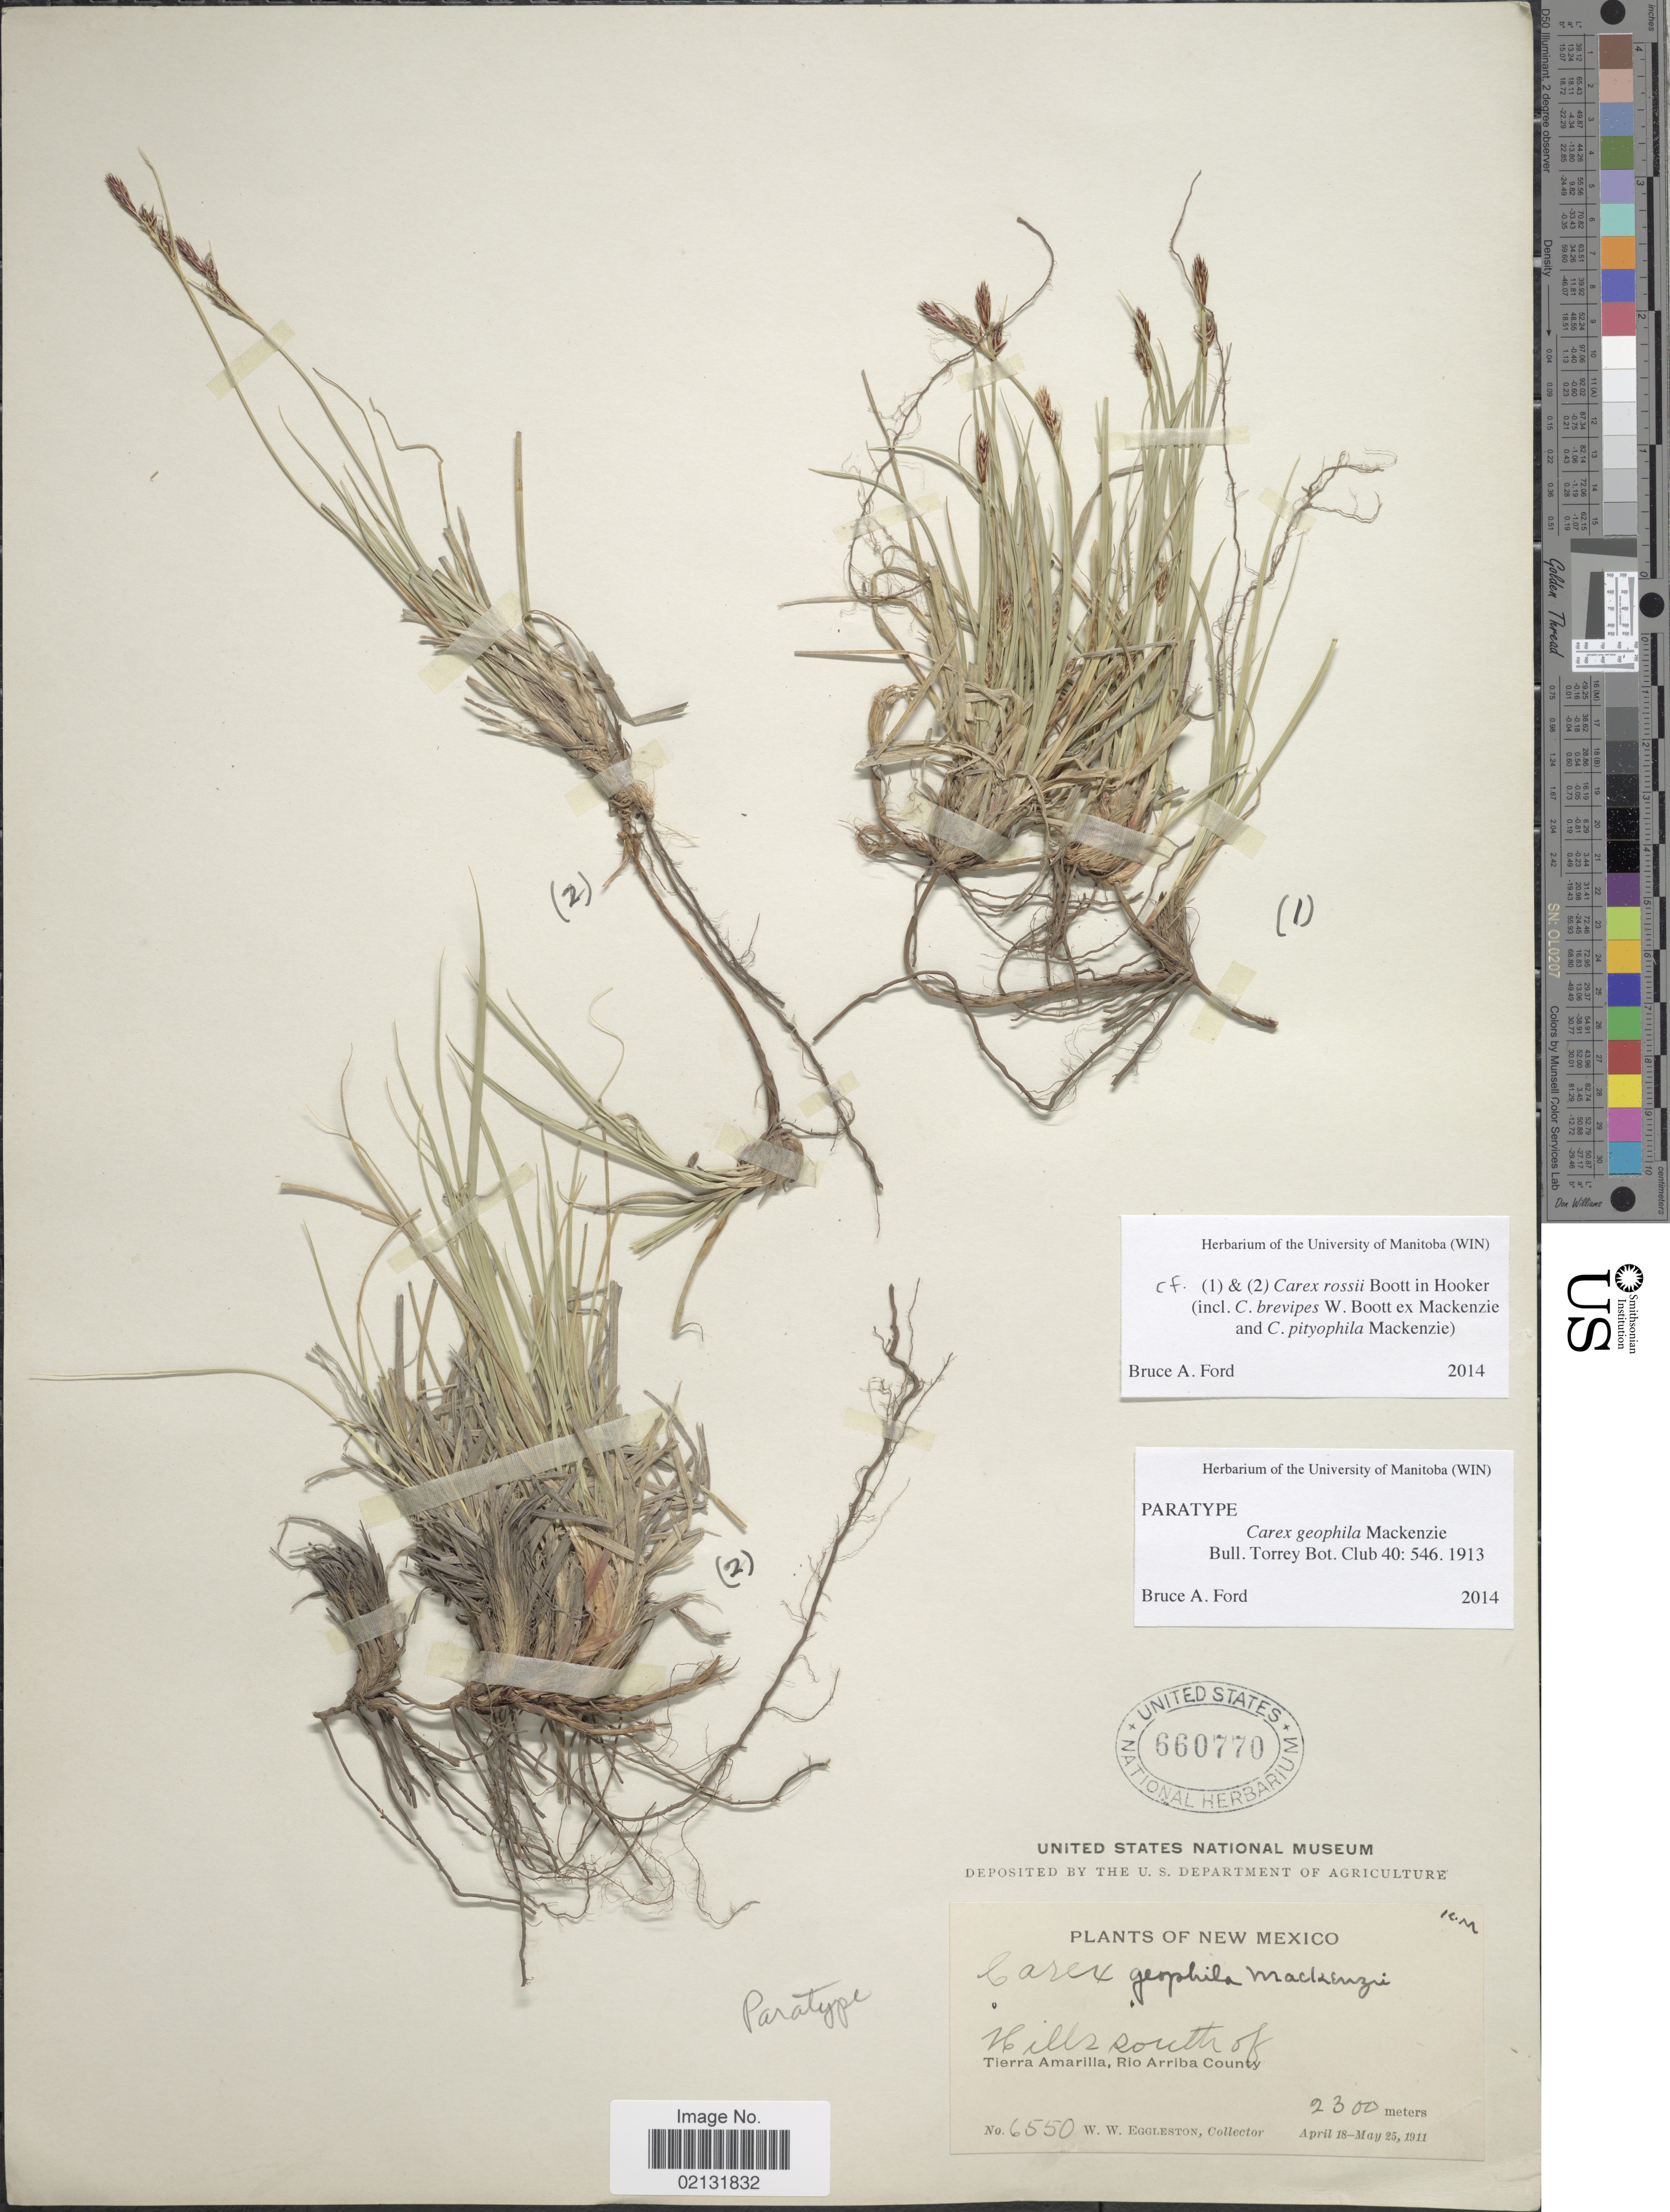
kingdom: Plantae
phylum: Tracheophyta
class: Liliopsida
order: Poales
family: Cyperaceae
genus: Carex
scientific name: Carex rossii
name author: Boott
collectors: W. W. Eggleston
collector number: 6550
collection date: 1911-04-18/1911-05-25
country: United States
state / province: New Mexico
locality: New Mexico, Hills south of Tierra Amarilla, Rio Arriba County.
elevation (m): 2300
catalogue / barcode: US 660770